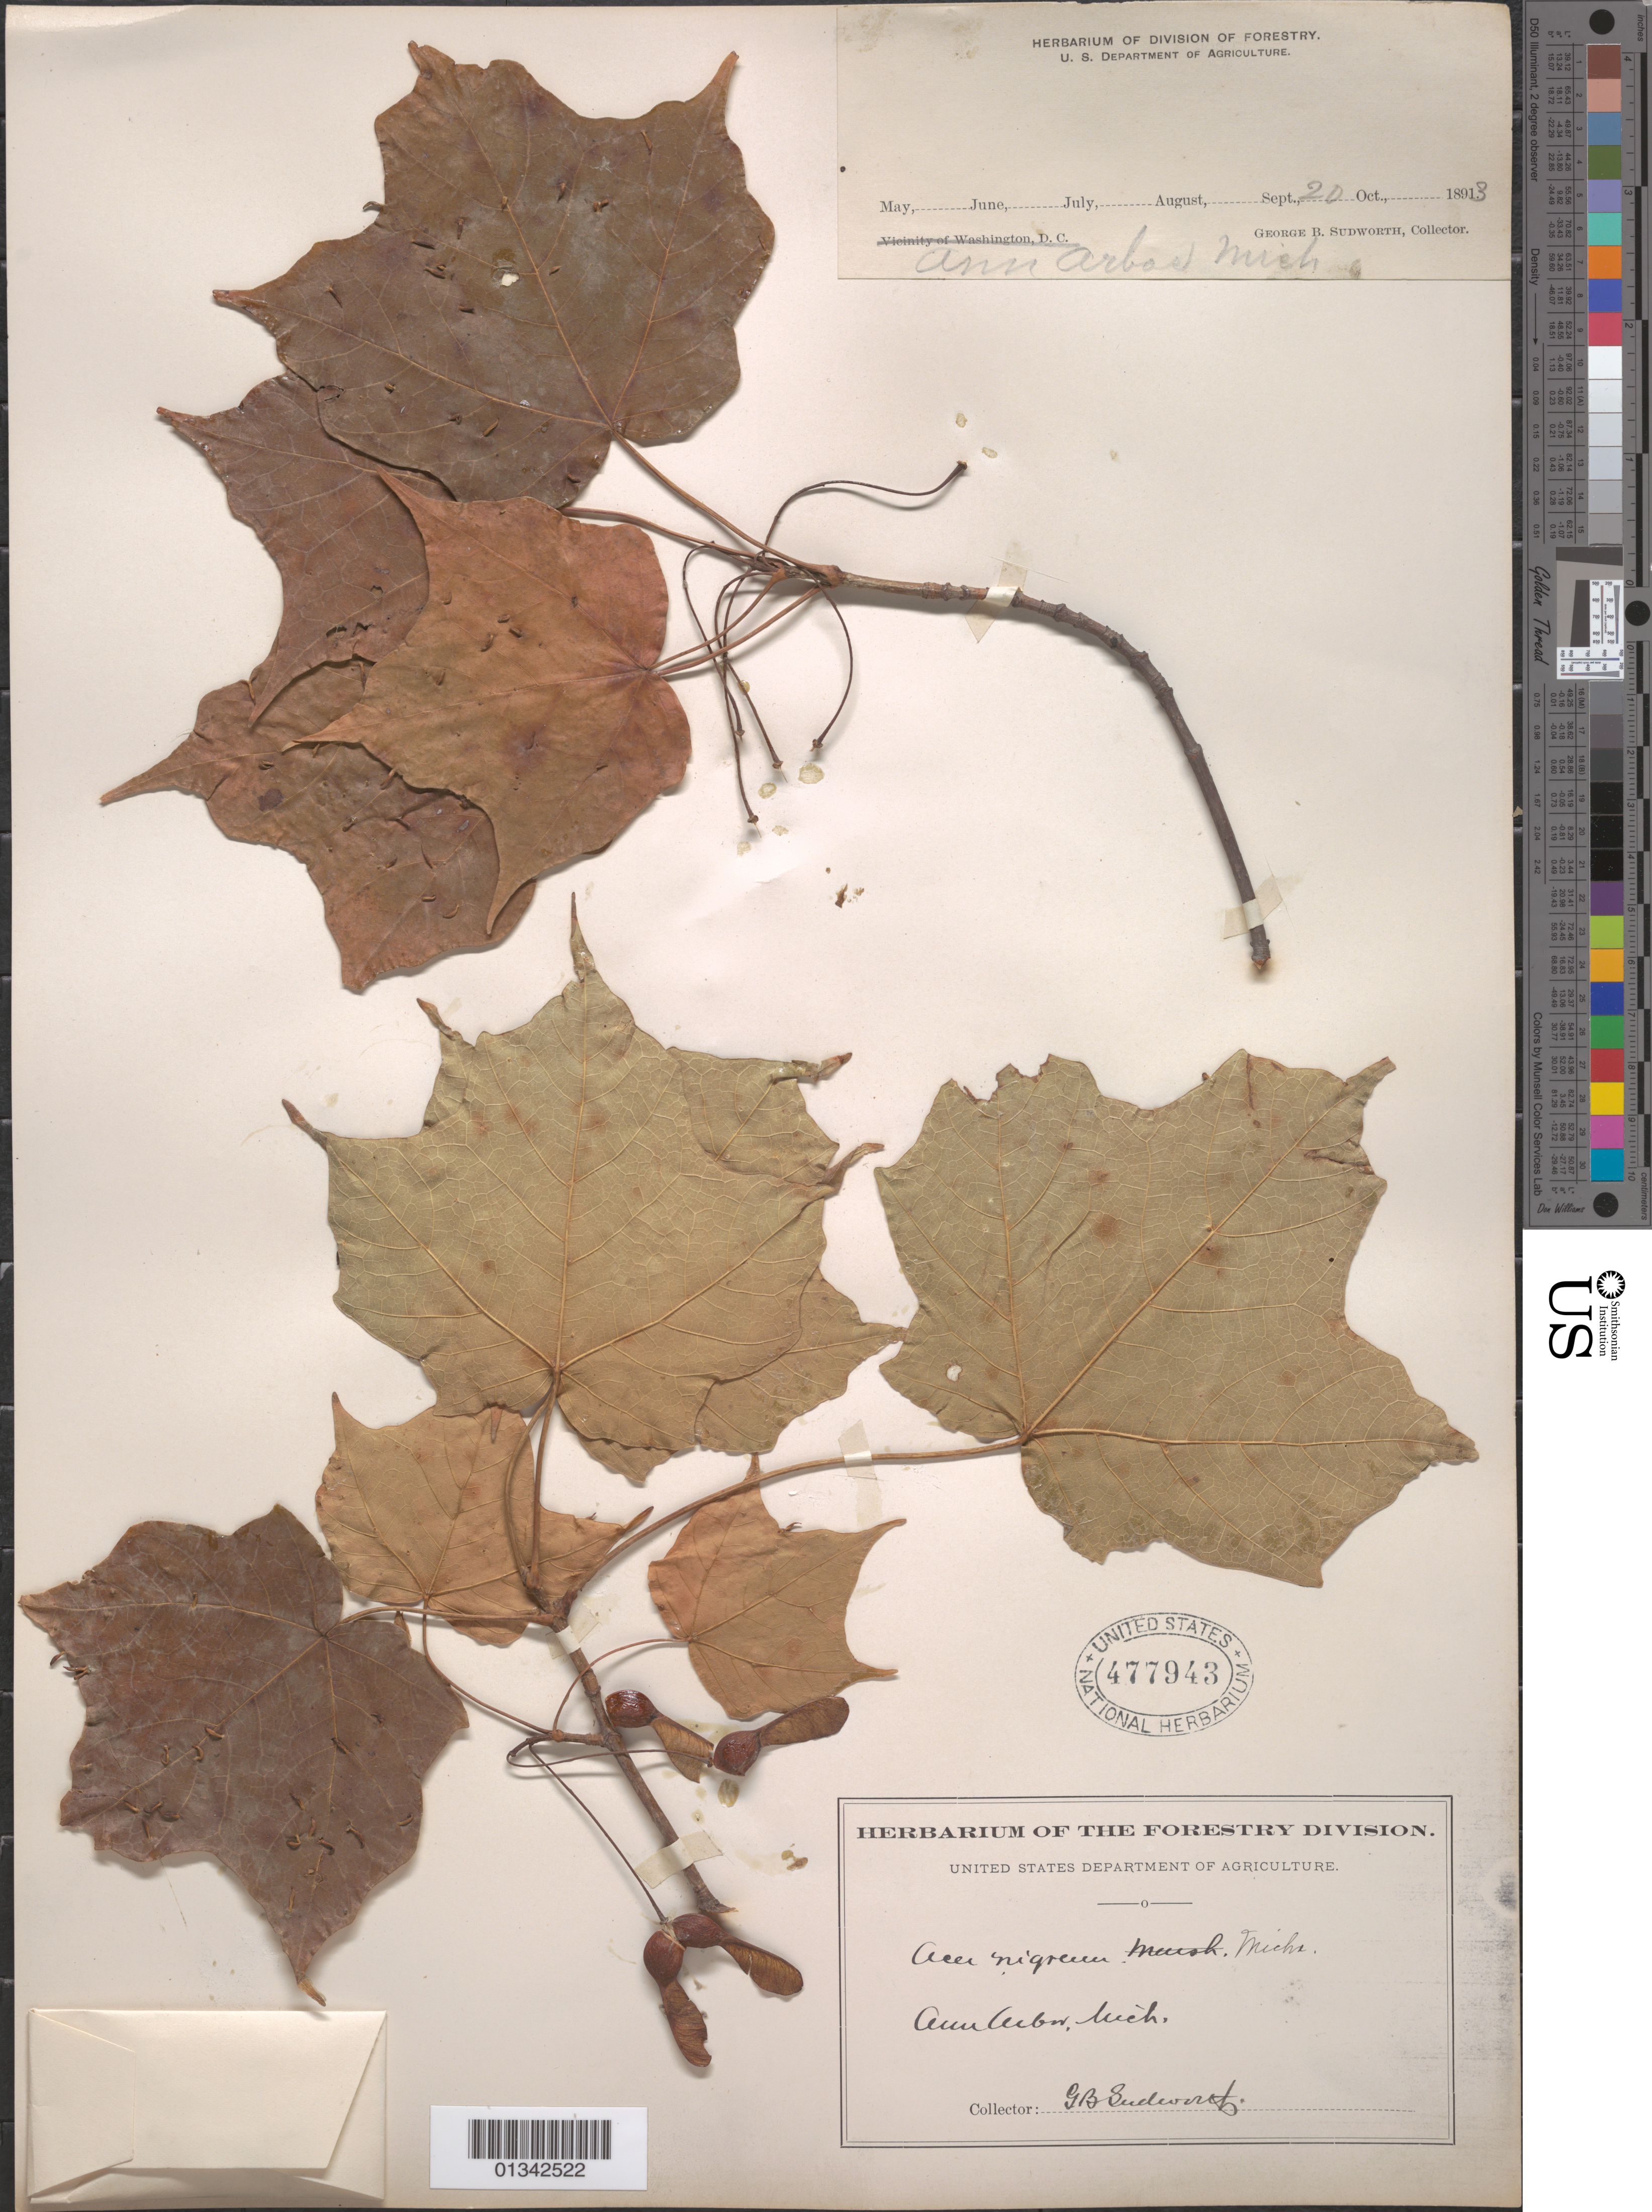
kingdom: Plantae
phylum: Tracheophyta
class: Magnoliopsida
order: Sapindales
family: Sapindaceae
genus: Acer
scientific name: Acer saccharum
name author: Marshall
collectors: G. B. Sudworth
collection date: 1893-09-20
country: United States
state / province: Michigan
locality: Ann Arbor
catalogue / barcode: US 477943